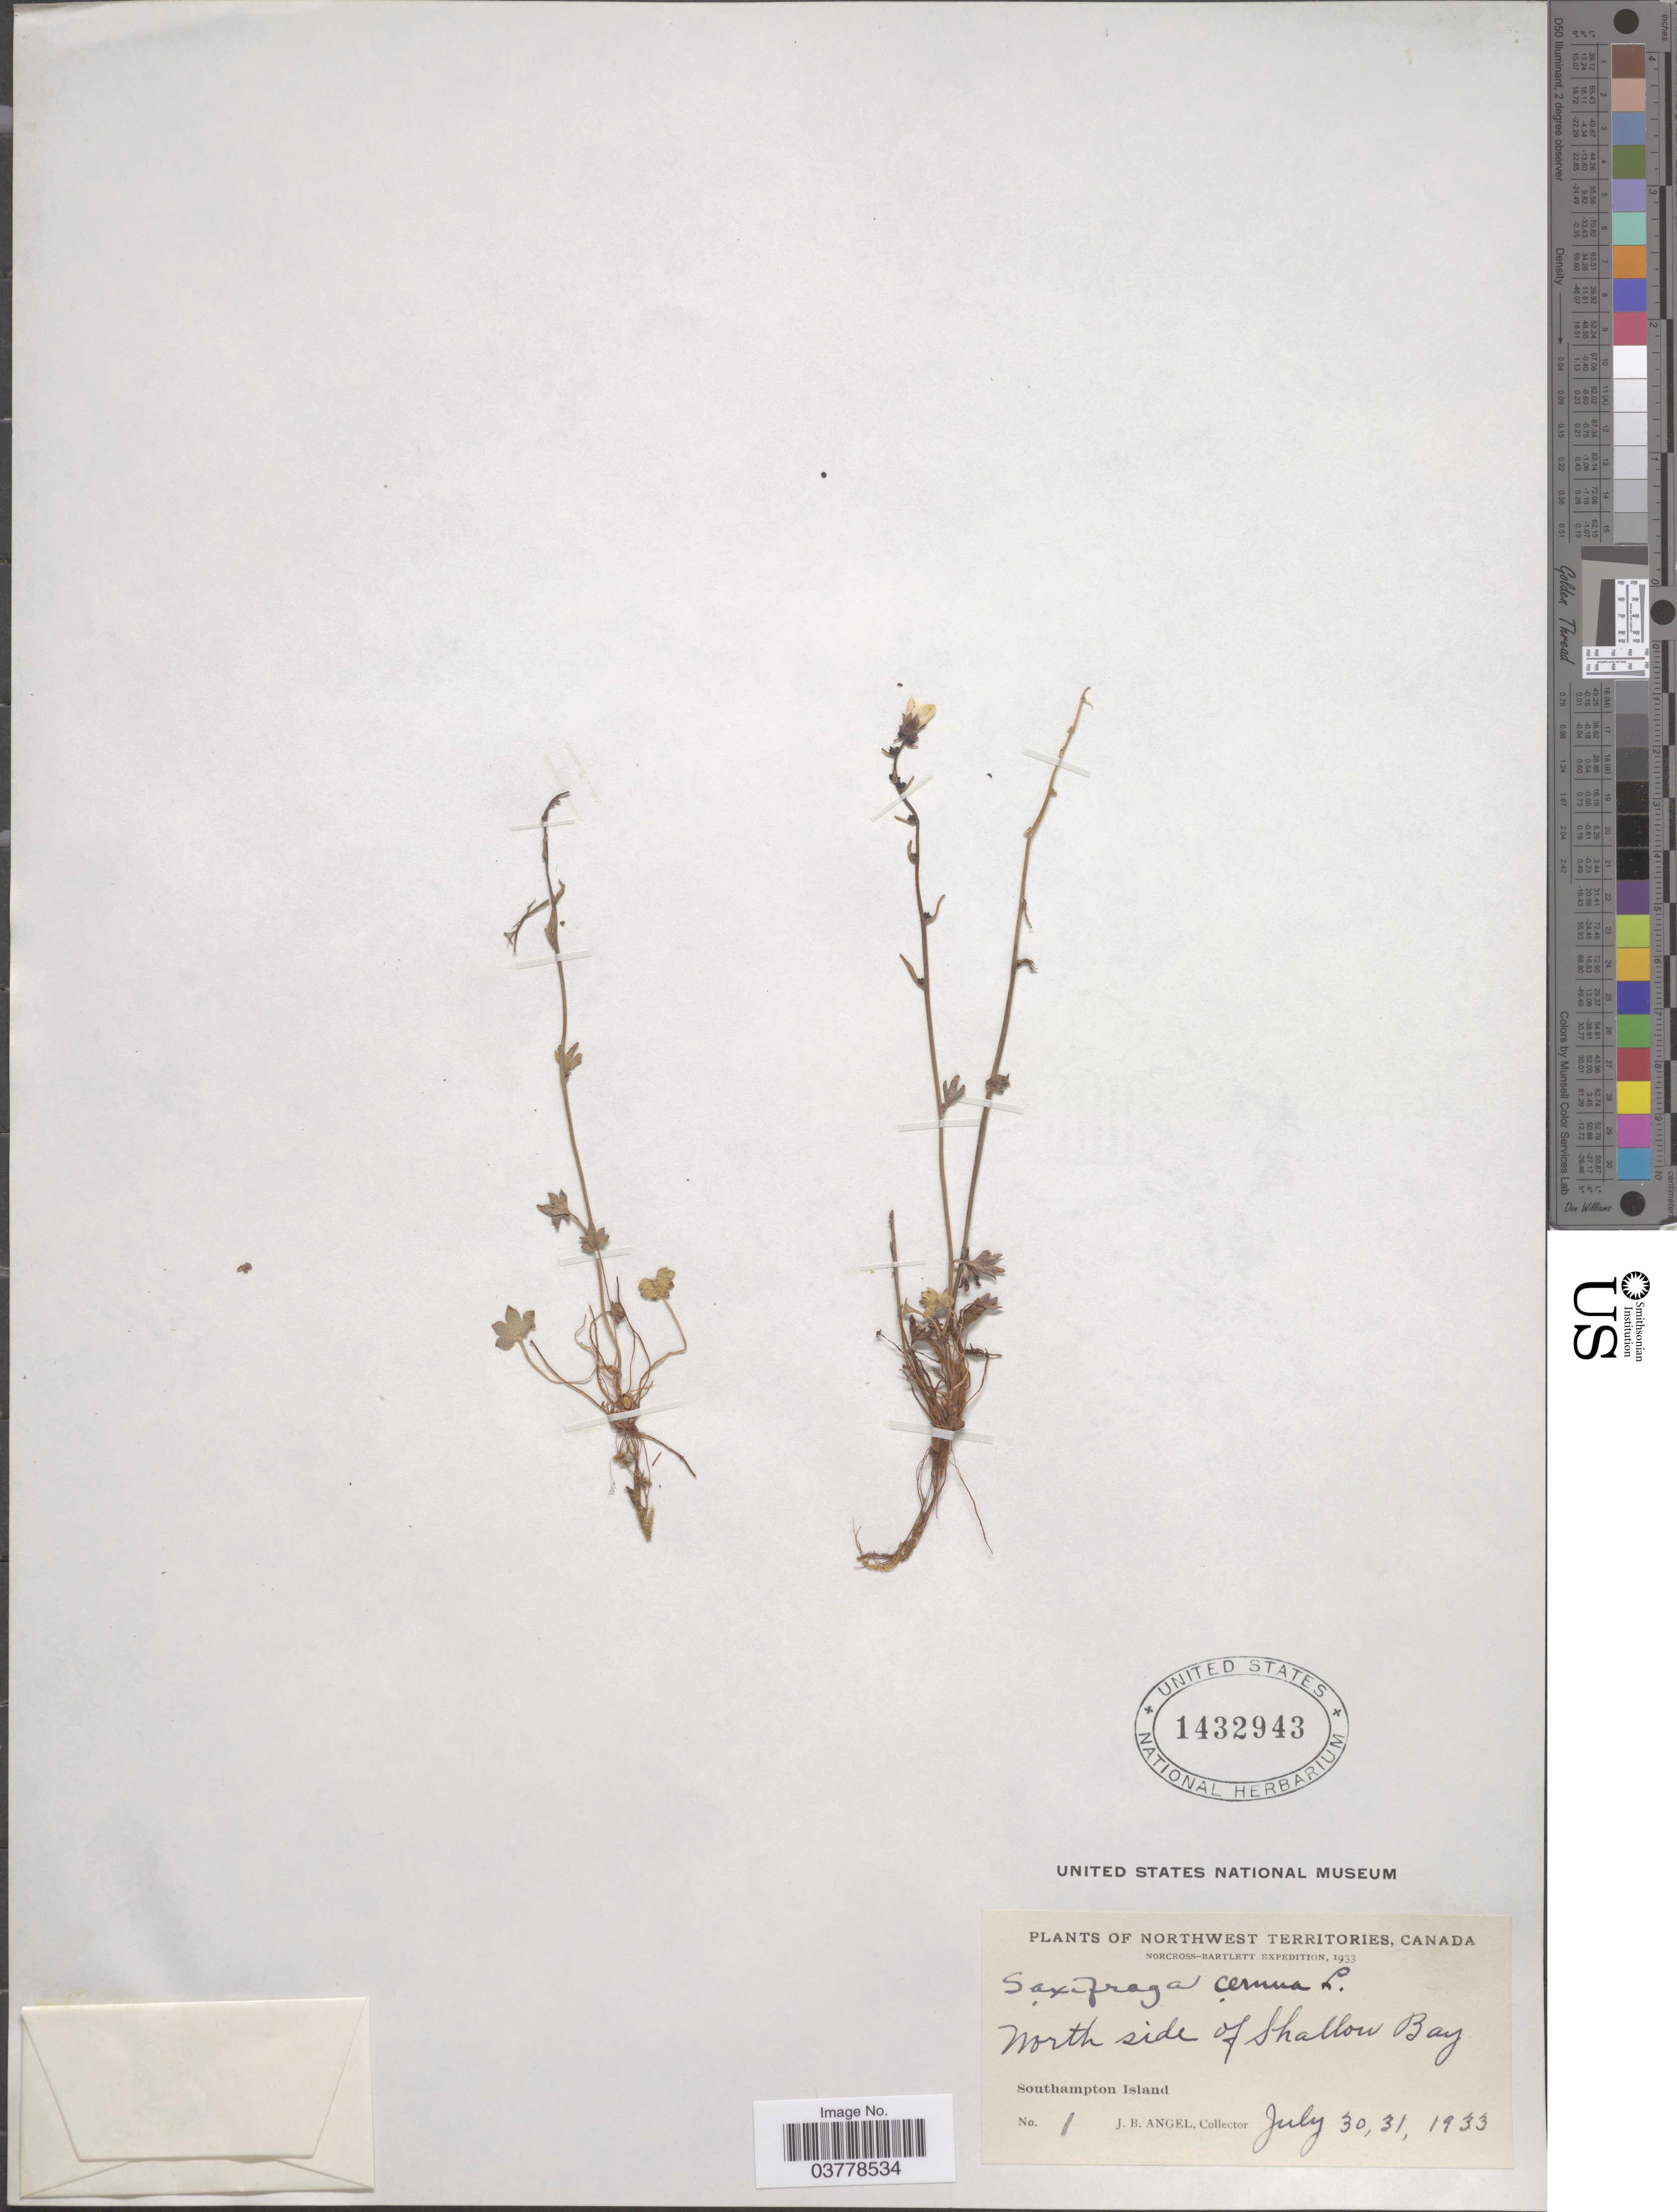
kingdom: Plantae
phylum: Tracheophyta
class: Magnoliopsida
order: Saxifragales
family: Saxifragaceae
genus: Saxifraga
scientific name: Saxifraga cernua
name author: L.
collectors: J. Angel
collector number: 1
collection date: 1933-07-30/1933-07-31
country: Canada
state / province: Northwest Territories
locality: North side of Shallow Bay. Southampton Island.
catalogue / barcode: US 1432943